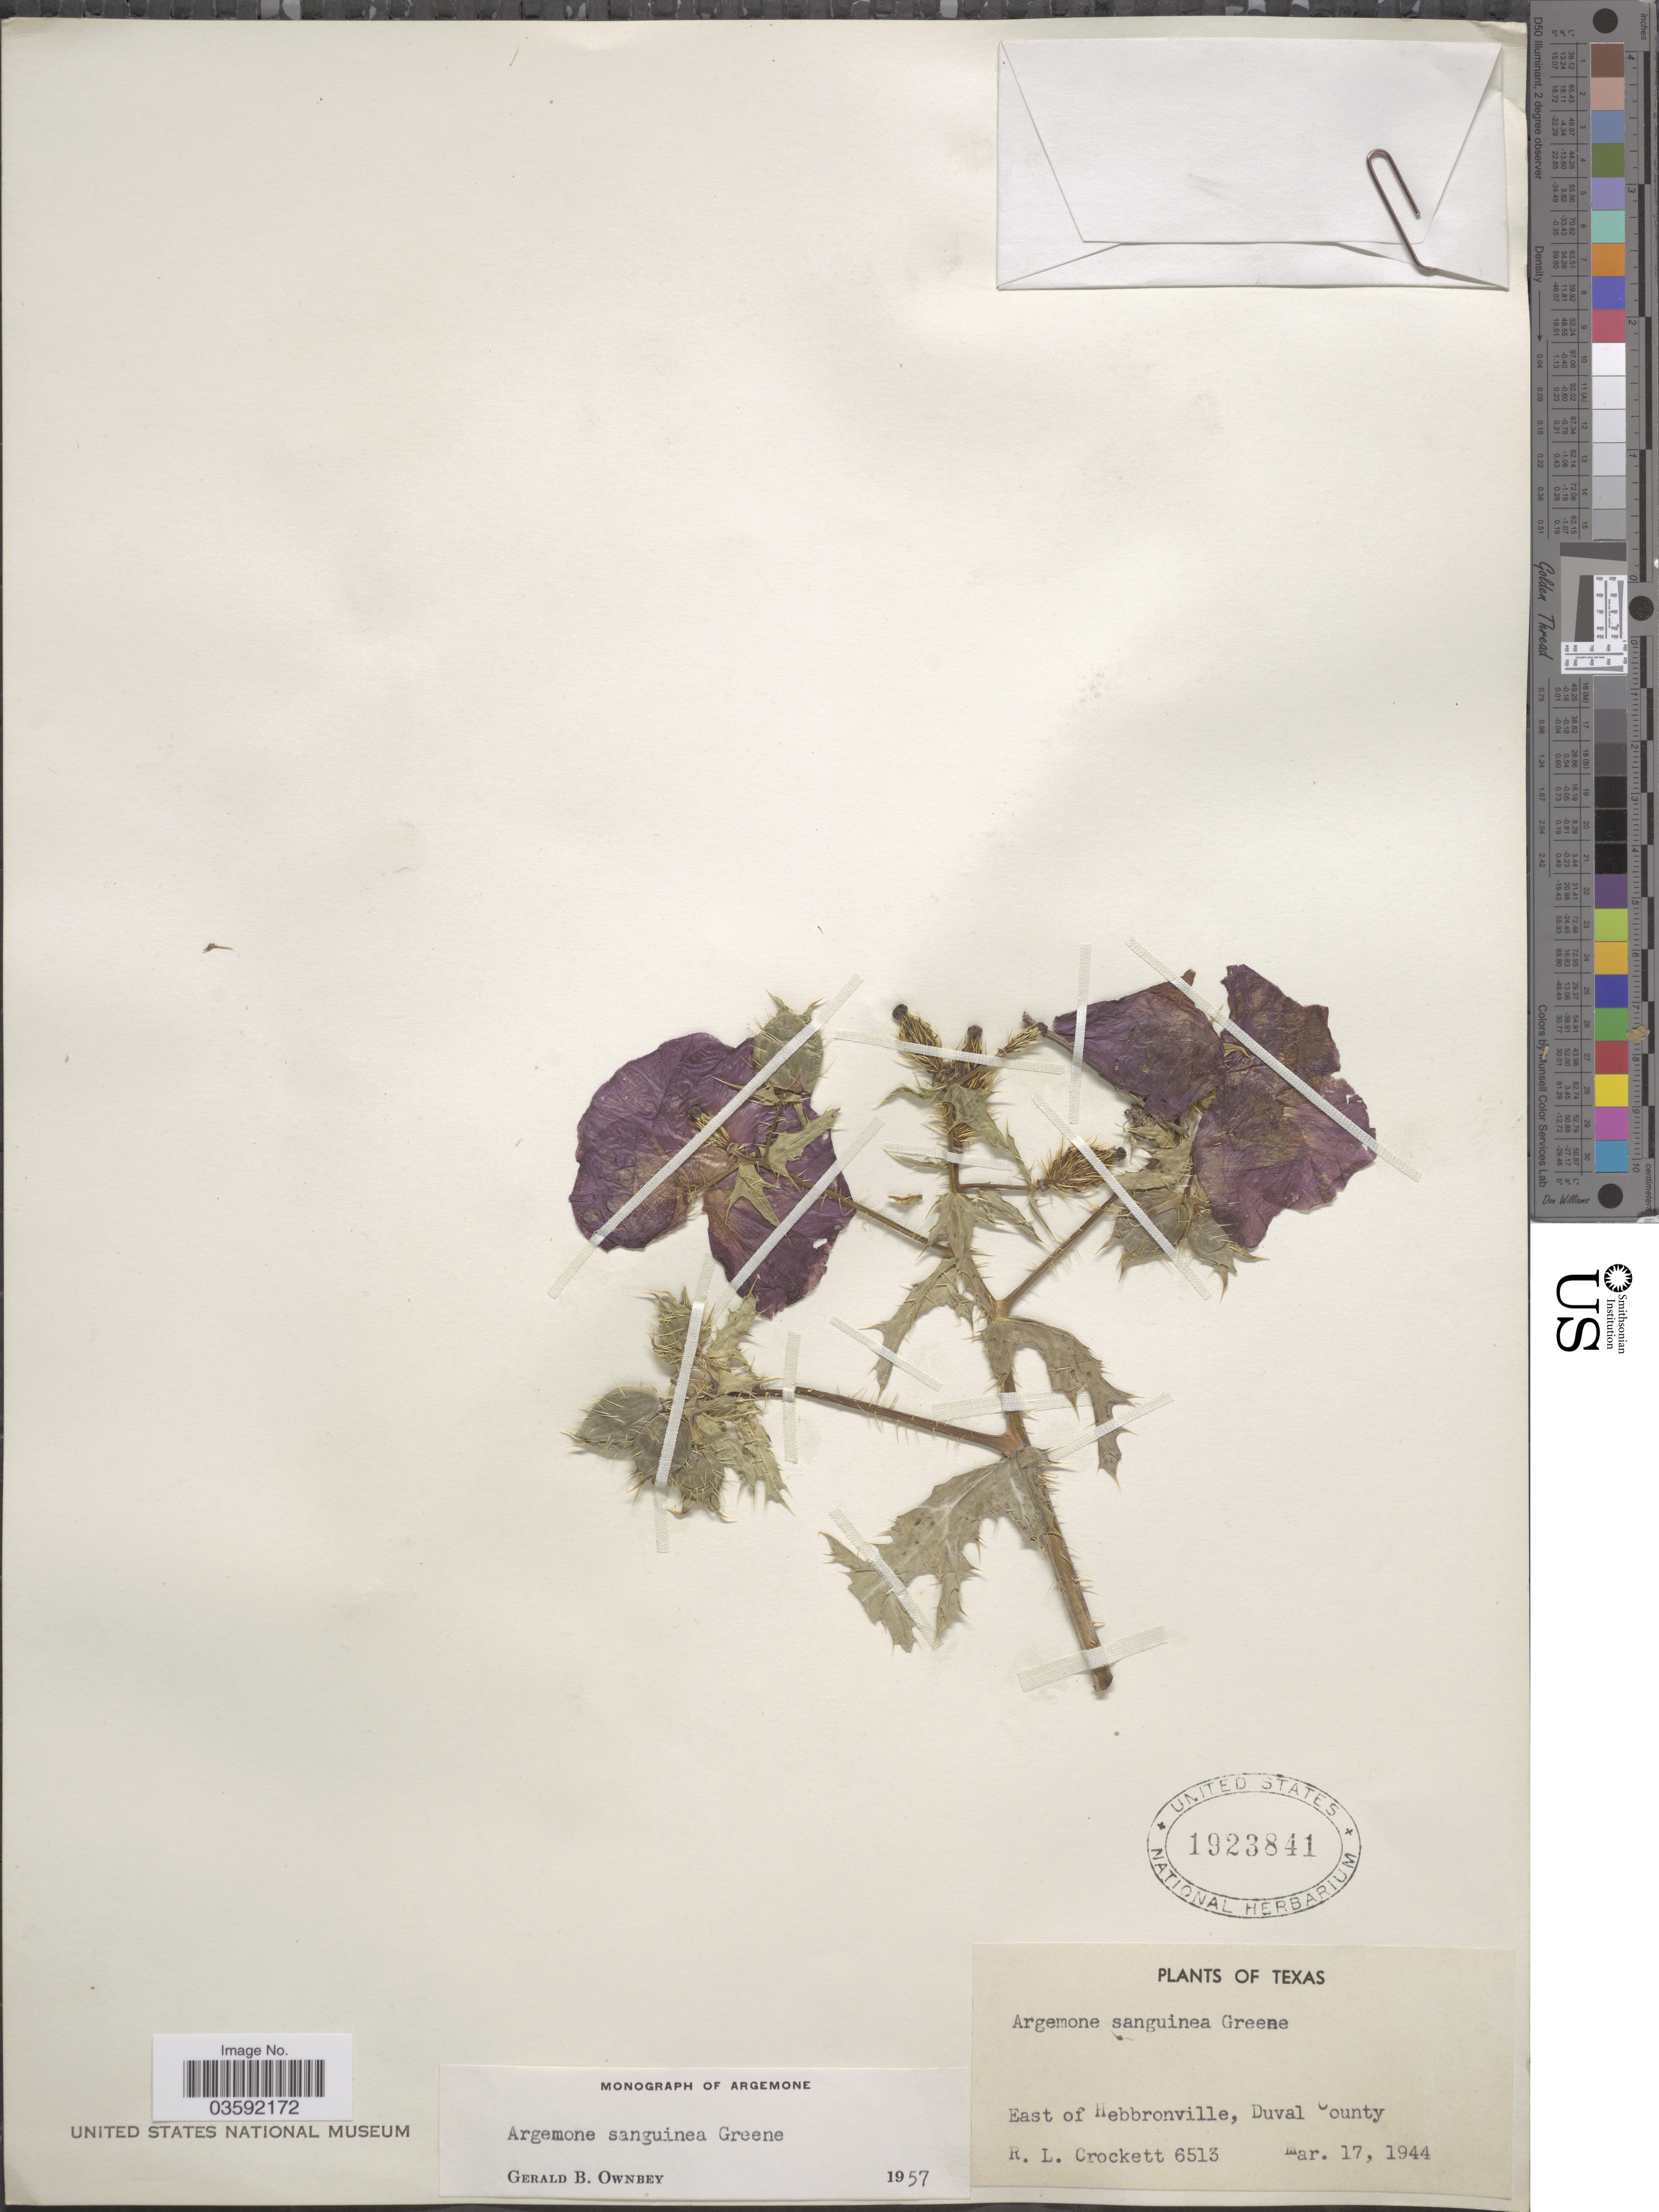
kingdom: Plantae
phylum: Tracheophyta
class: Magnoliopsida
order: Ranunculales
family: Papaveraceae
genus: Argemone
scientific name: Argemone sanguinea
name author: Greene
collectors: R. Crockett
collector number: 6513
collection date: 1944-03-17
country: United States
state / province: Texas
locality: East of Hebbronville, Duval County.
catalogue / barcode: US 1923841